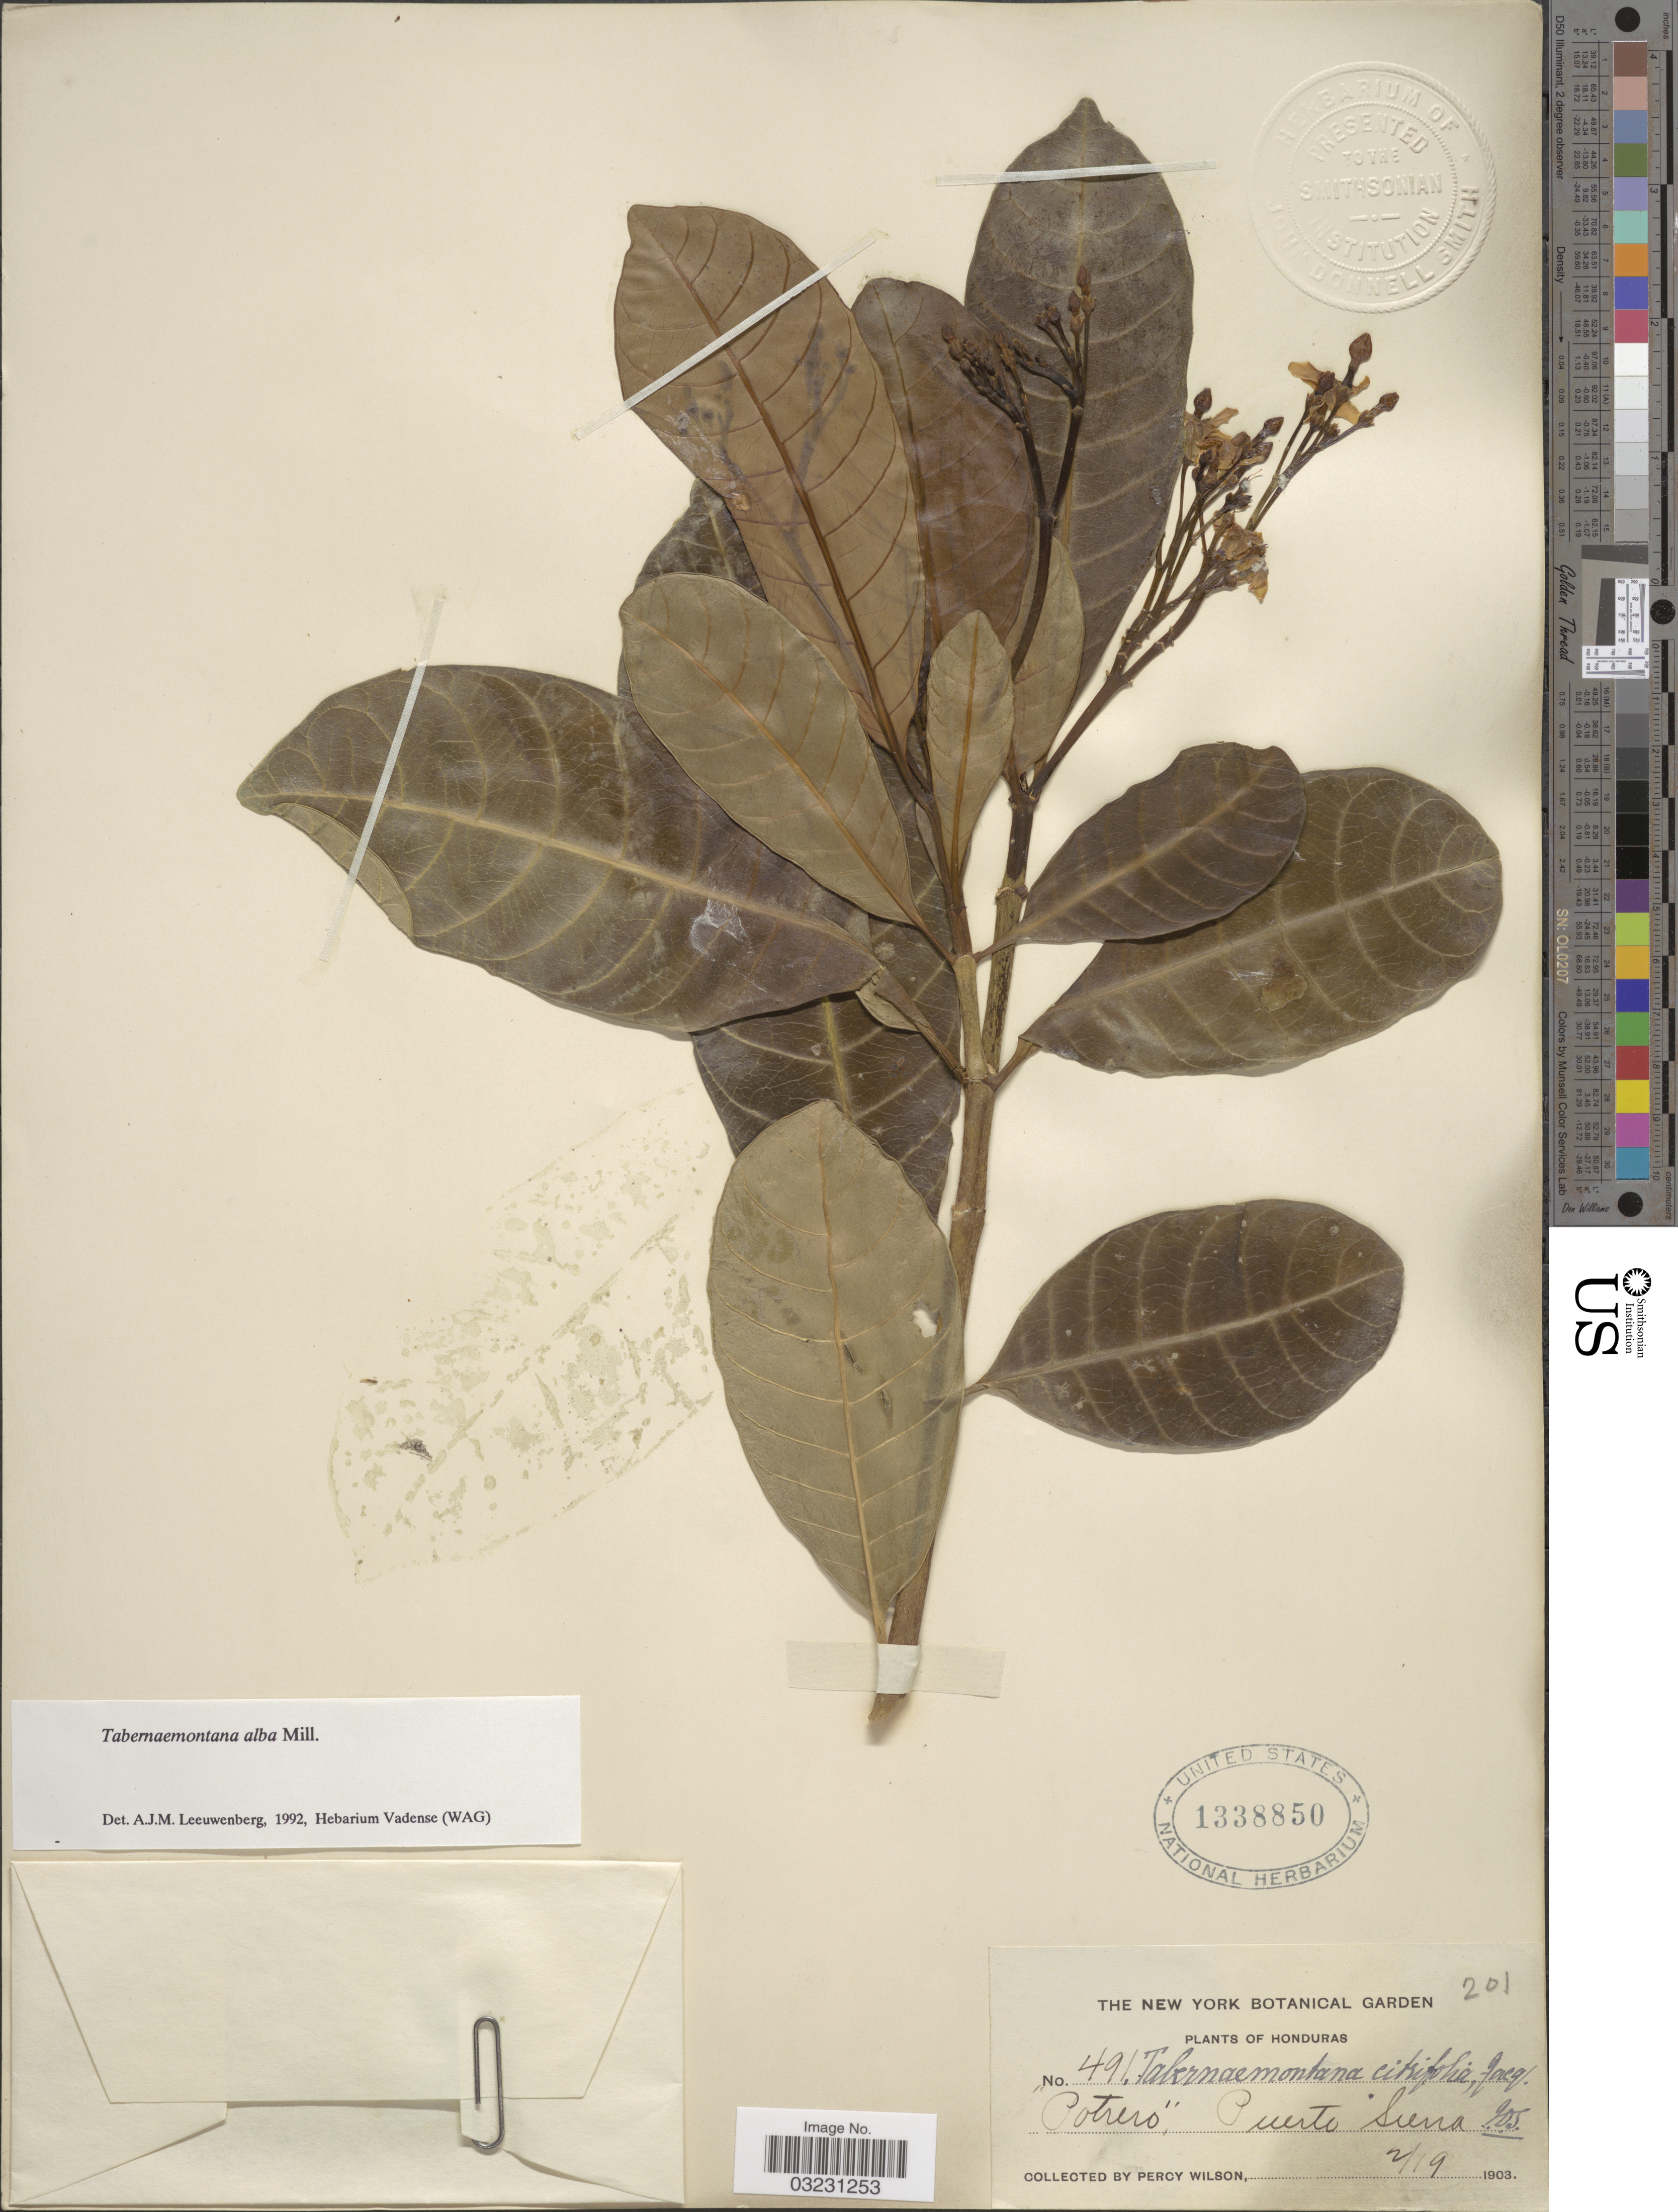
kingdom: Plantae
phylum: Tracheophyta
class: Magnoliopsida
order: Gentianales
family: Apocynaceae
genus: Tabernaemontana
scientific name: Tabernaemontana alba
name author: Mill.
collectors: P. Wilson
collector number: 491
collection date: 1903-02-19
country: Honduras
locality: Potrero, Puerto Siena.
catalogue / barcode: US 1338850